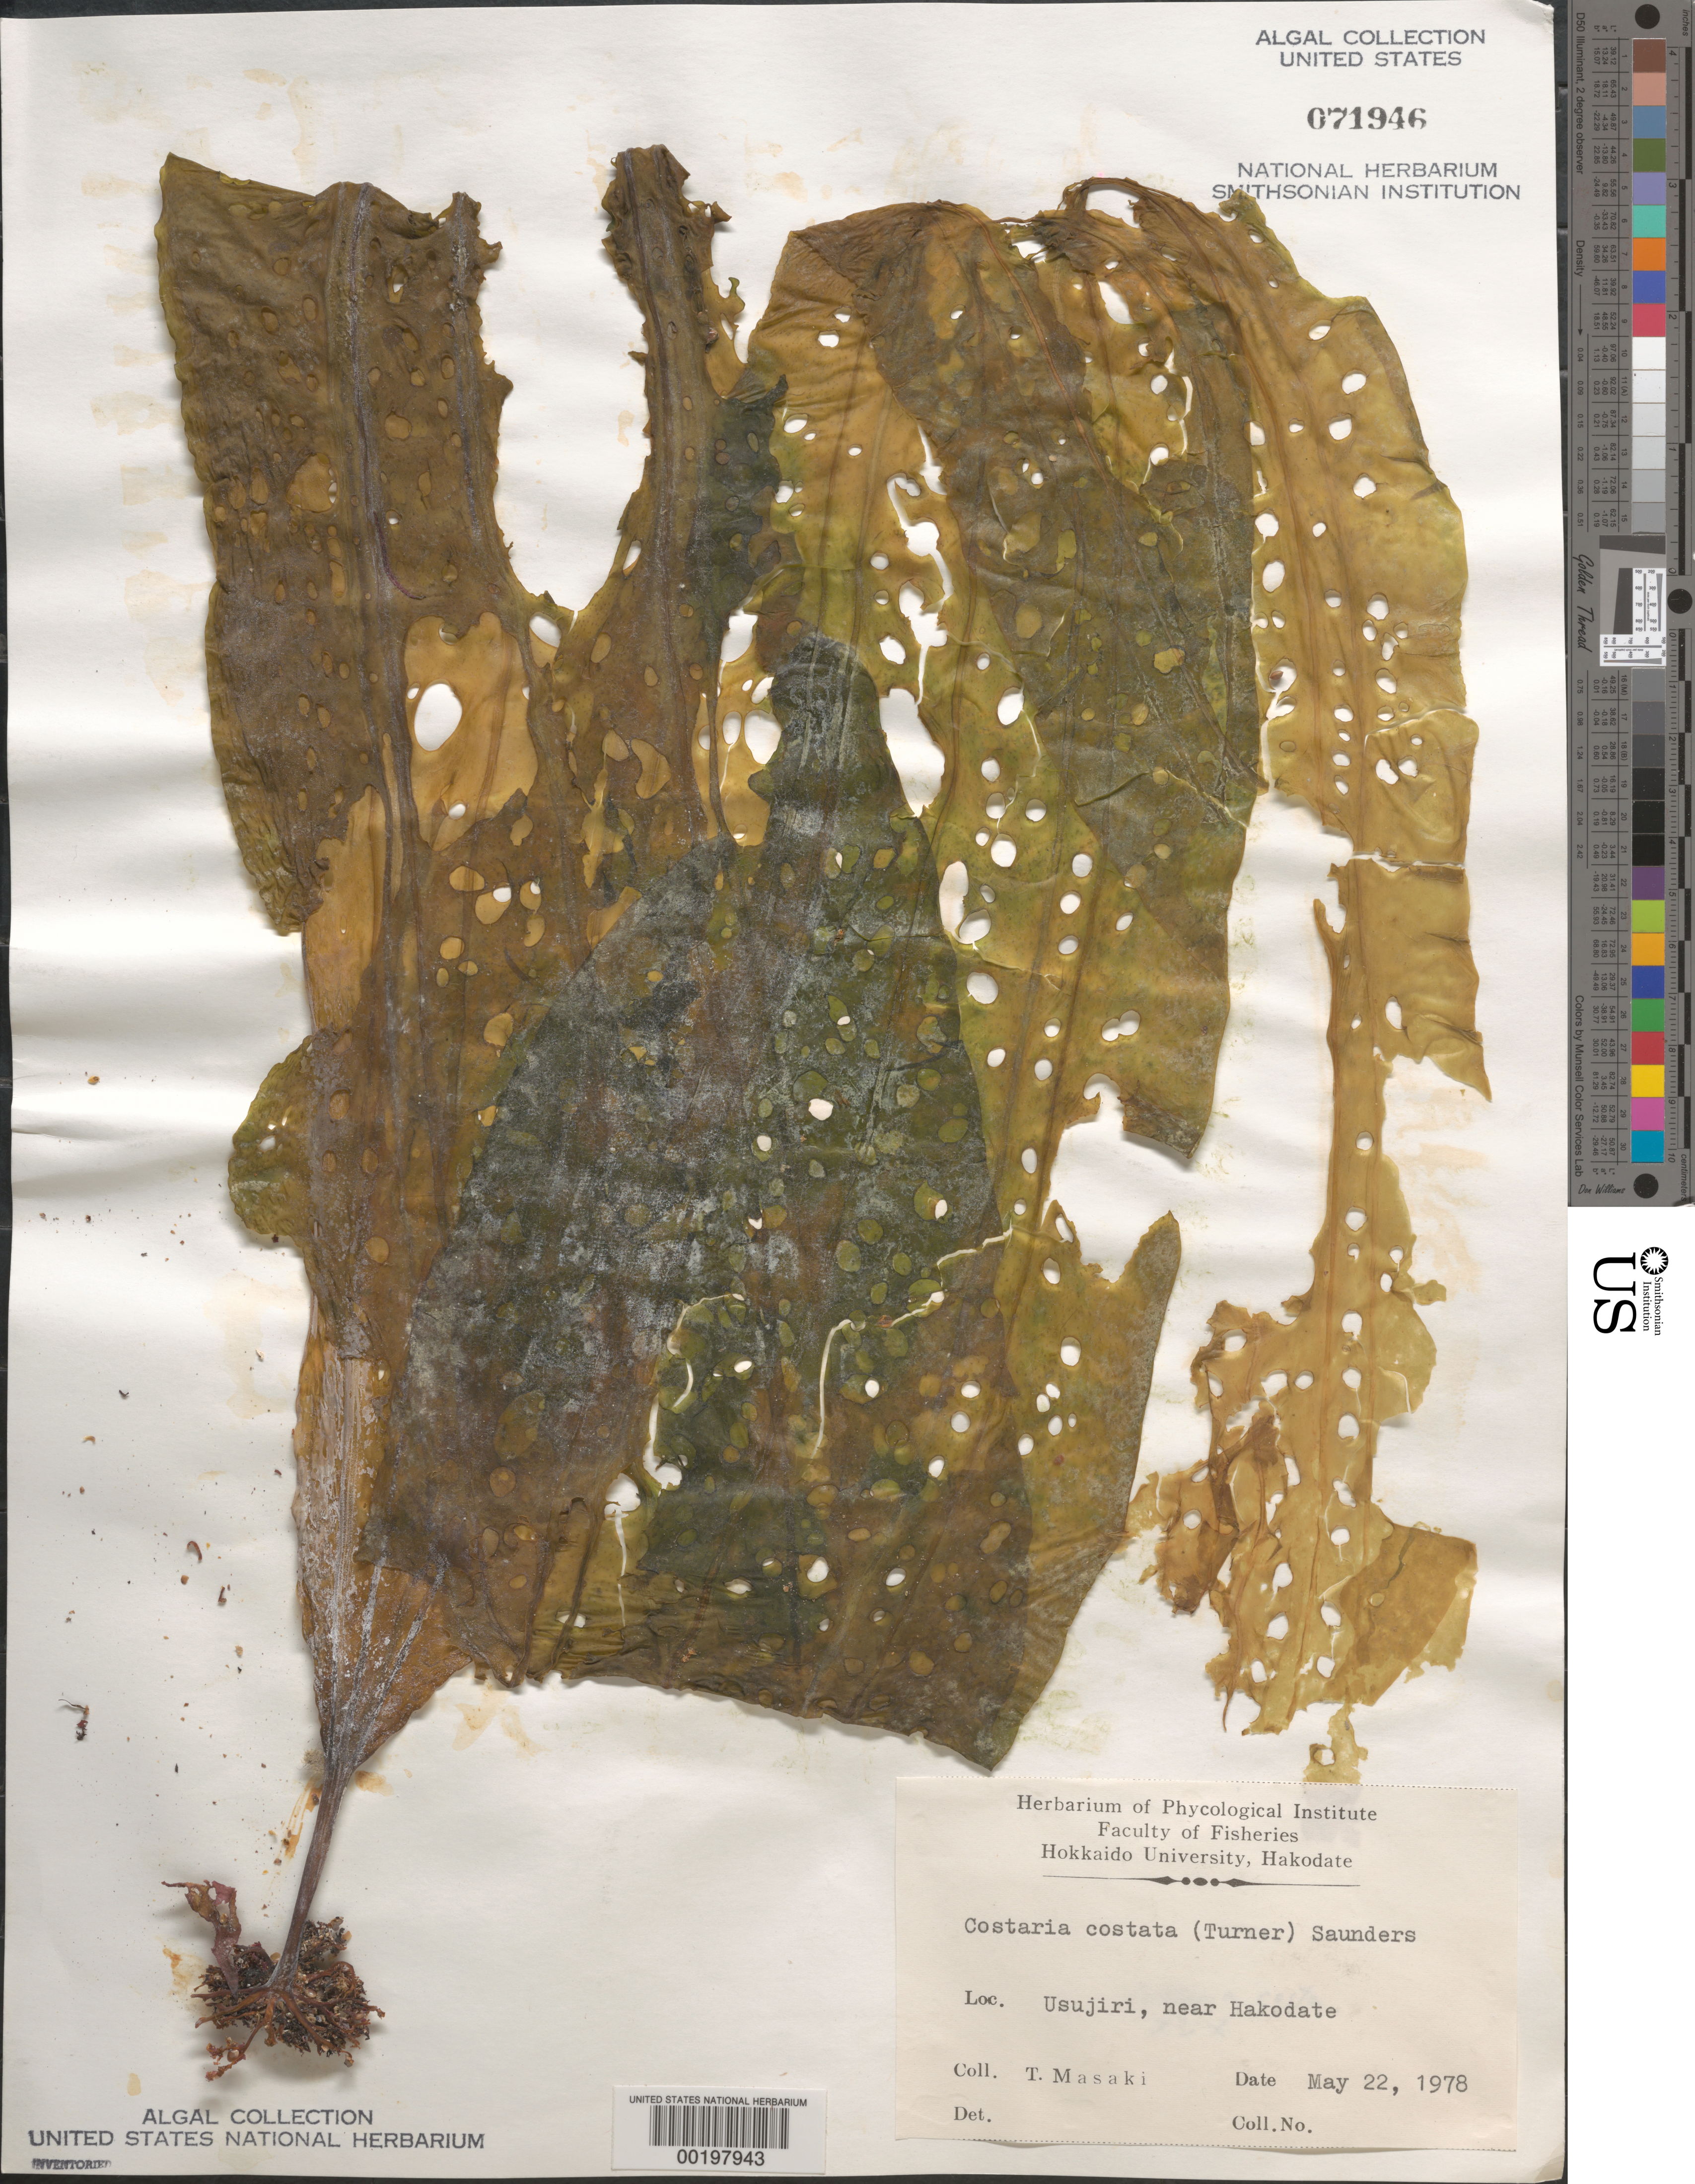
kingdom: Chromista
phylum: Ochrophyta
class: Phaeophyceae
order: Laminariales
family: Costariaceae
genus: Costaria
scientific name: Costaria costata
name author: (C. Agardh) D.A. Saunders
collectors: T. Masaki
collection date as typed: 22 May 1978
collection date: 1978-05-22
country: Japan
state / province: Hokkaido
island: Hokkaido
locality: Usujiri, near Hakodate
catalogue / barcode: US 71946